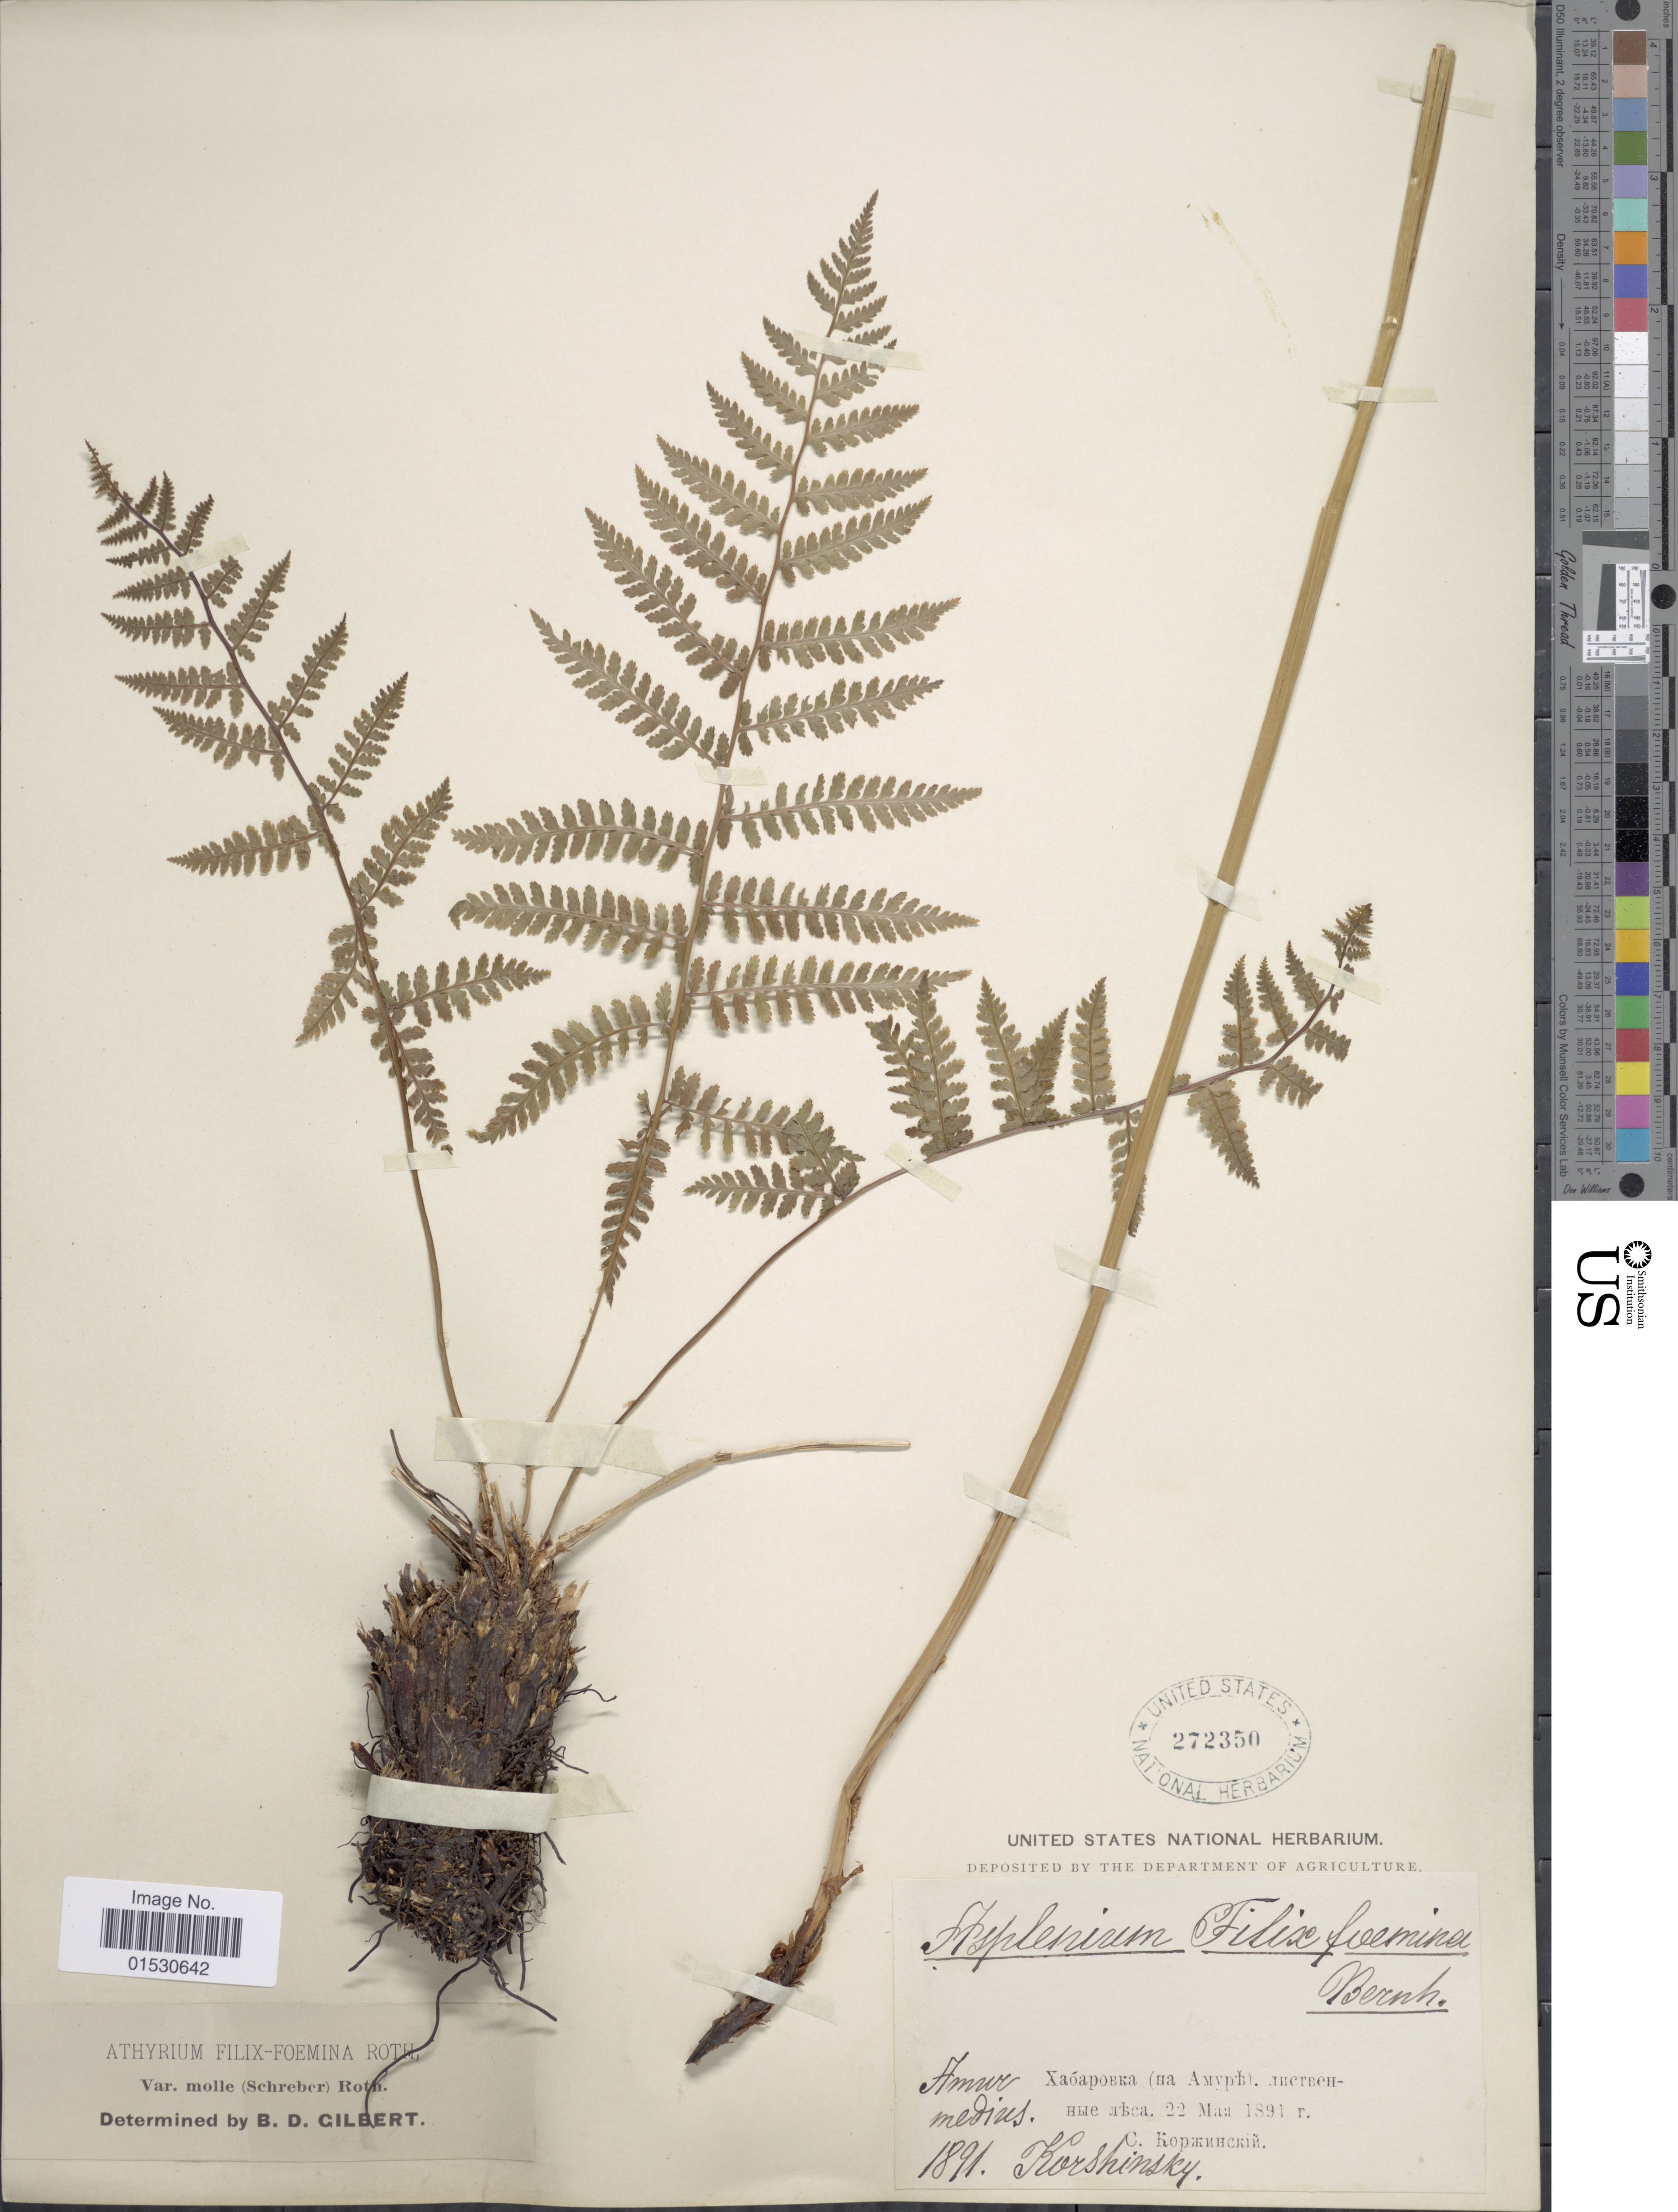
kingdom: Plantae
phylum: Tracheophyta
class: Polypodiopsida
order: Polypodiales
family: Athyriaceae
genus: Athyrium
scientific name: Athyrium filix-femina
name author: (L.) Roth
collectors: Korshinsky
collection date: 1891-03-22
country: Russian Federation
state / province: Khabarovsk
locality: Amur medius [unsure placement]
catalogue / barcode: US 272350